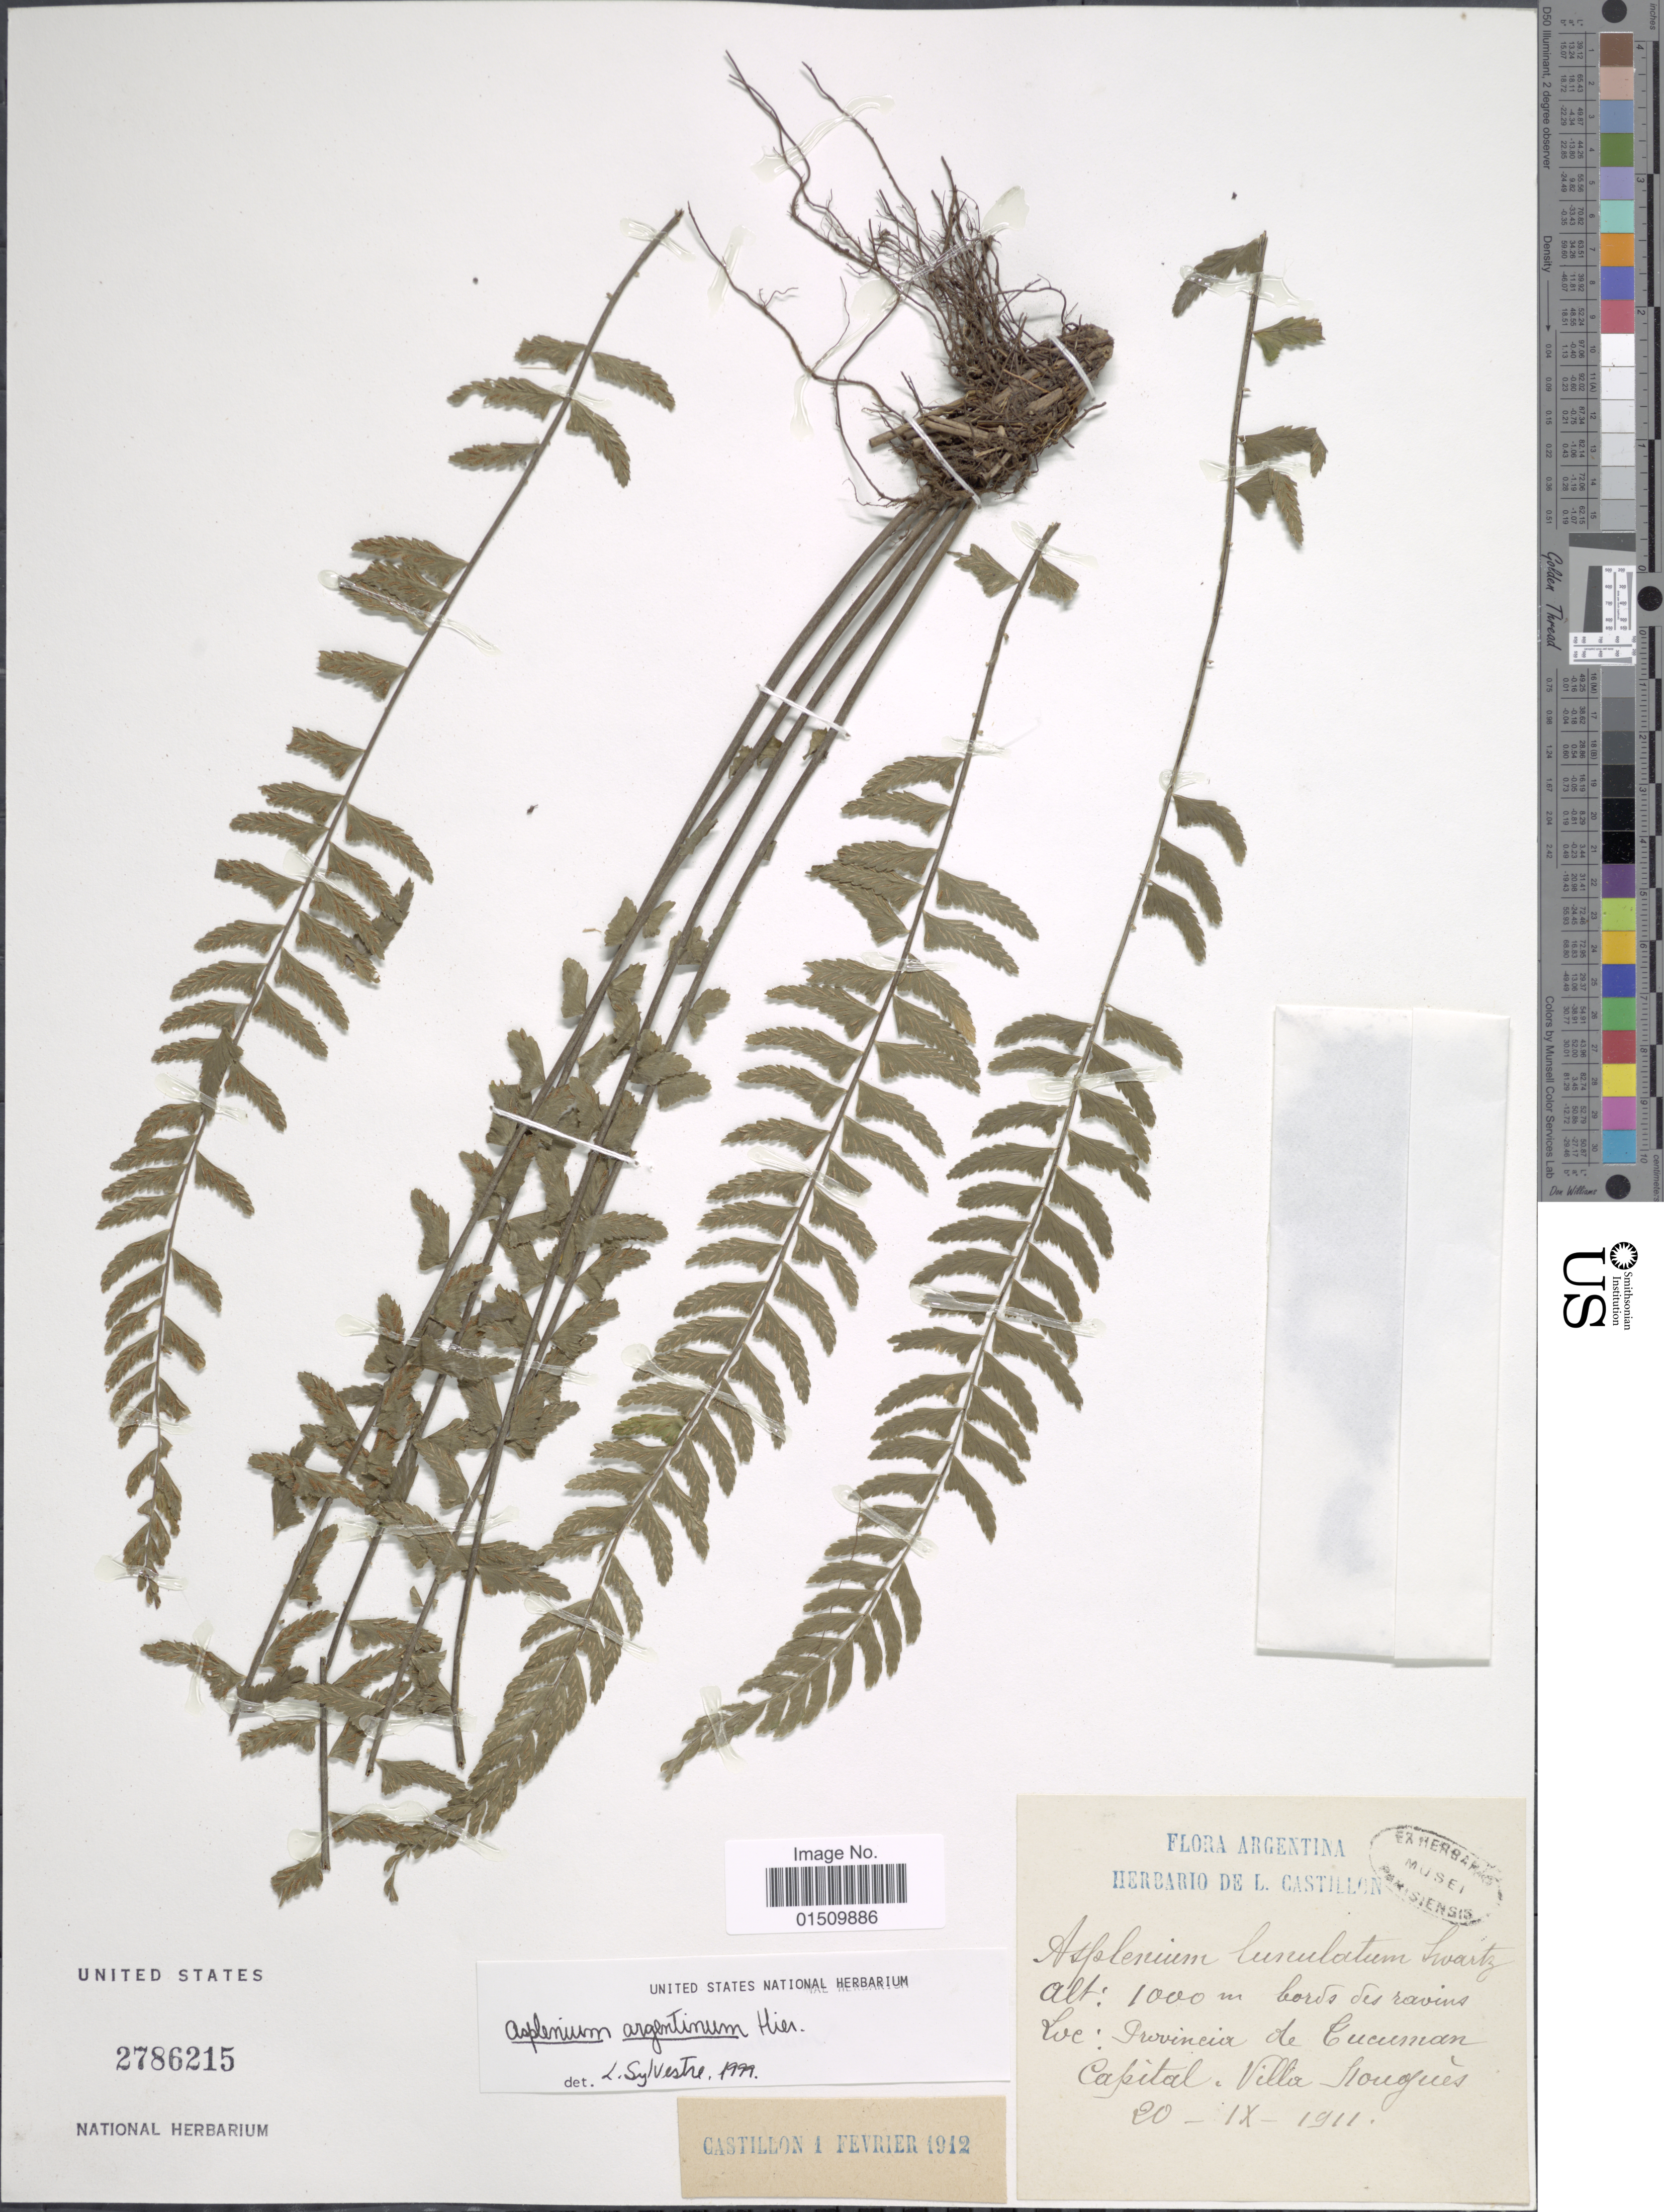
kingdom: Plantae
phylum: Tracheophyta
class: Polypodiopsida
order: Polypodiales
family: Aspleniaceae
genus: Asplenium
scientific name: Asplenium argentinum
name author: Hieron.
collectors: ex herb. de L. Castillon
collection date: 1911-09-20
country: Argentina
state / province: Tucuman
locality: Provincia de Tucuman, Capital, Villa Hougues.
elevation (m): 1000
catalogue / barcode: US 2786215